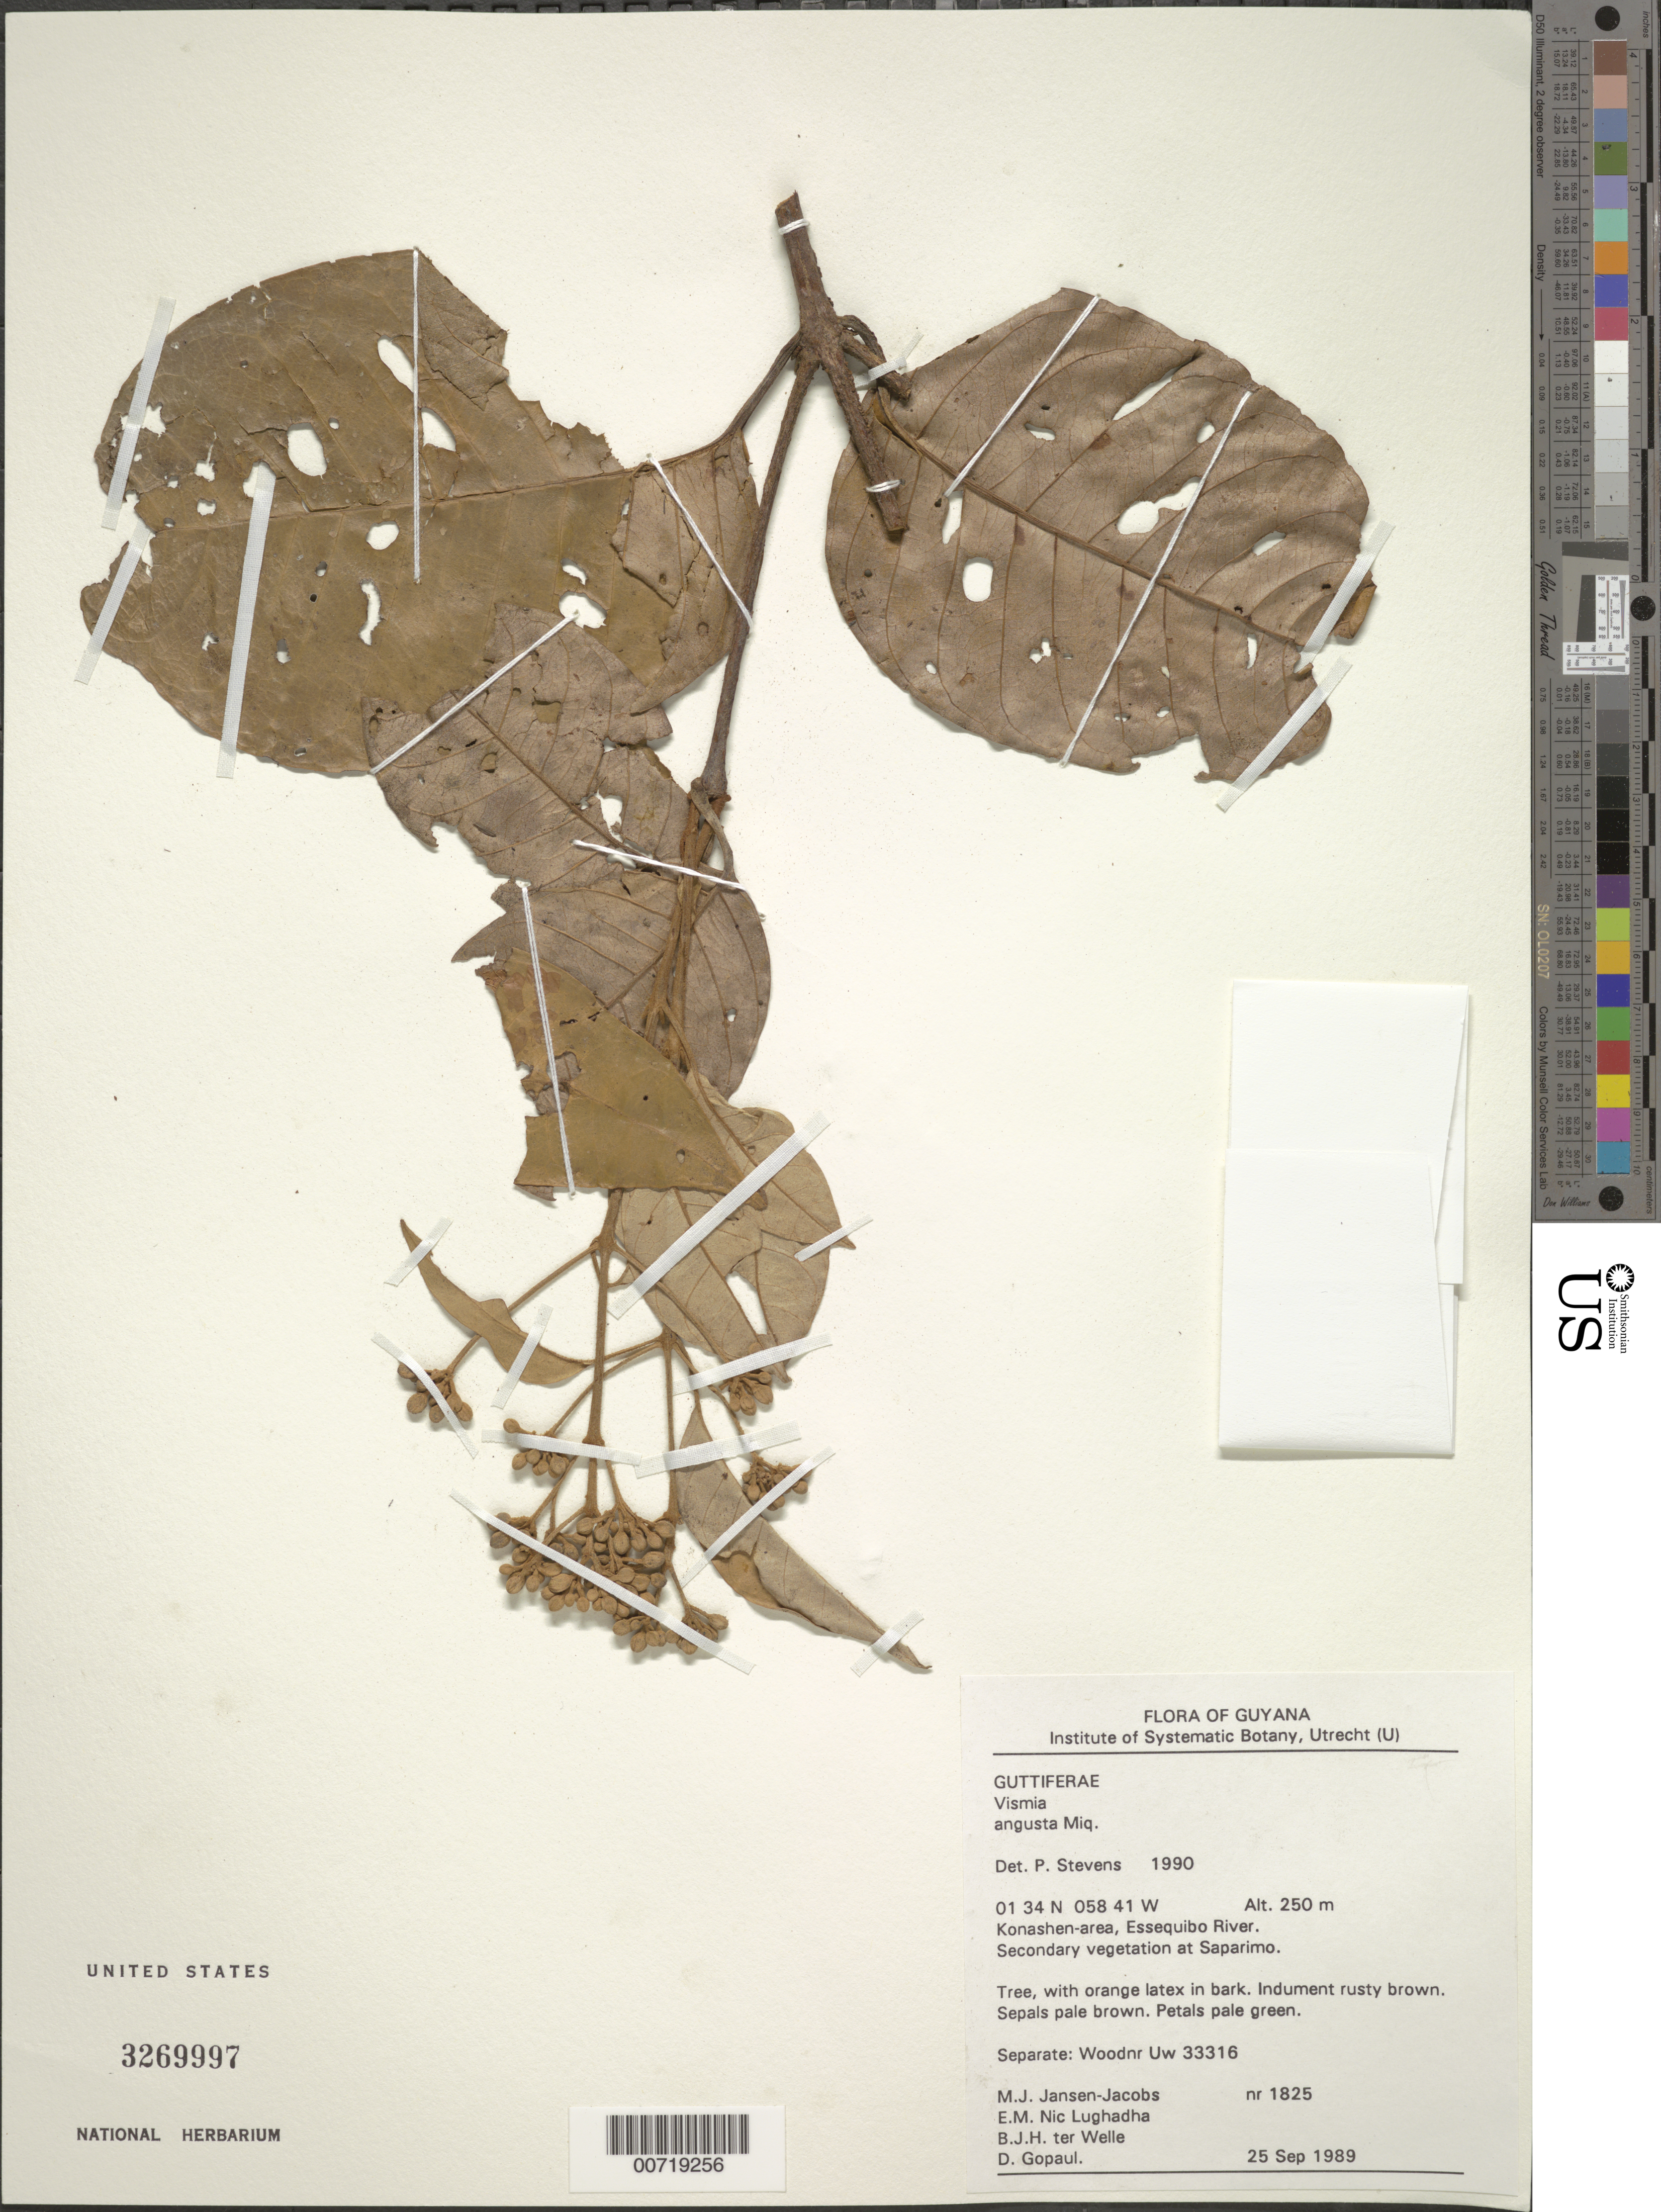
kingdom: Plantae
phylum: Tracheophyta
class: Magnoliopsida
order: Malpighiales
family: Hypericaceae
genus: Vismia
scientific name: Vismia angusta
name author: Miq.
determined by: Stevens, P. F.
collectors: M. J. Jansen-Jacobs, E. Nic Lughadha, B. Welle & D. Gopaul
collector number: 1825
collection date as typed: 25-Sep-89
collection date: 1989-09-25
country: Guyana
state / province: U. Takutu-U. Essequibo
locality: Konashen-area, Essequibo River at Saparimo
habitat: Secondary vegetation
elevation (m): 250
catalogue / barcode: US 3269997